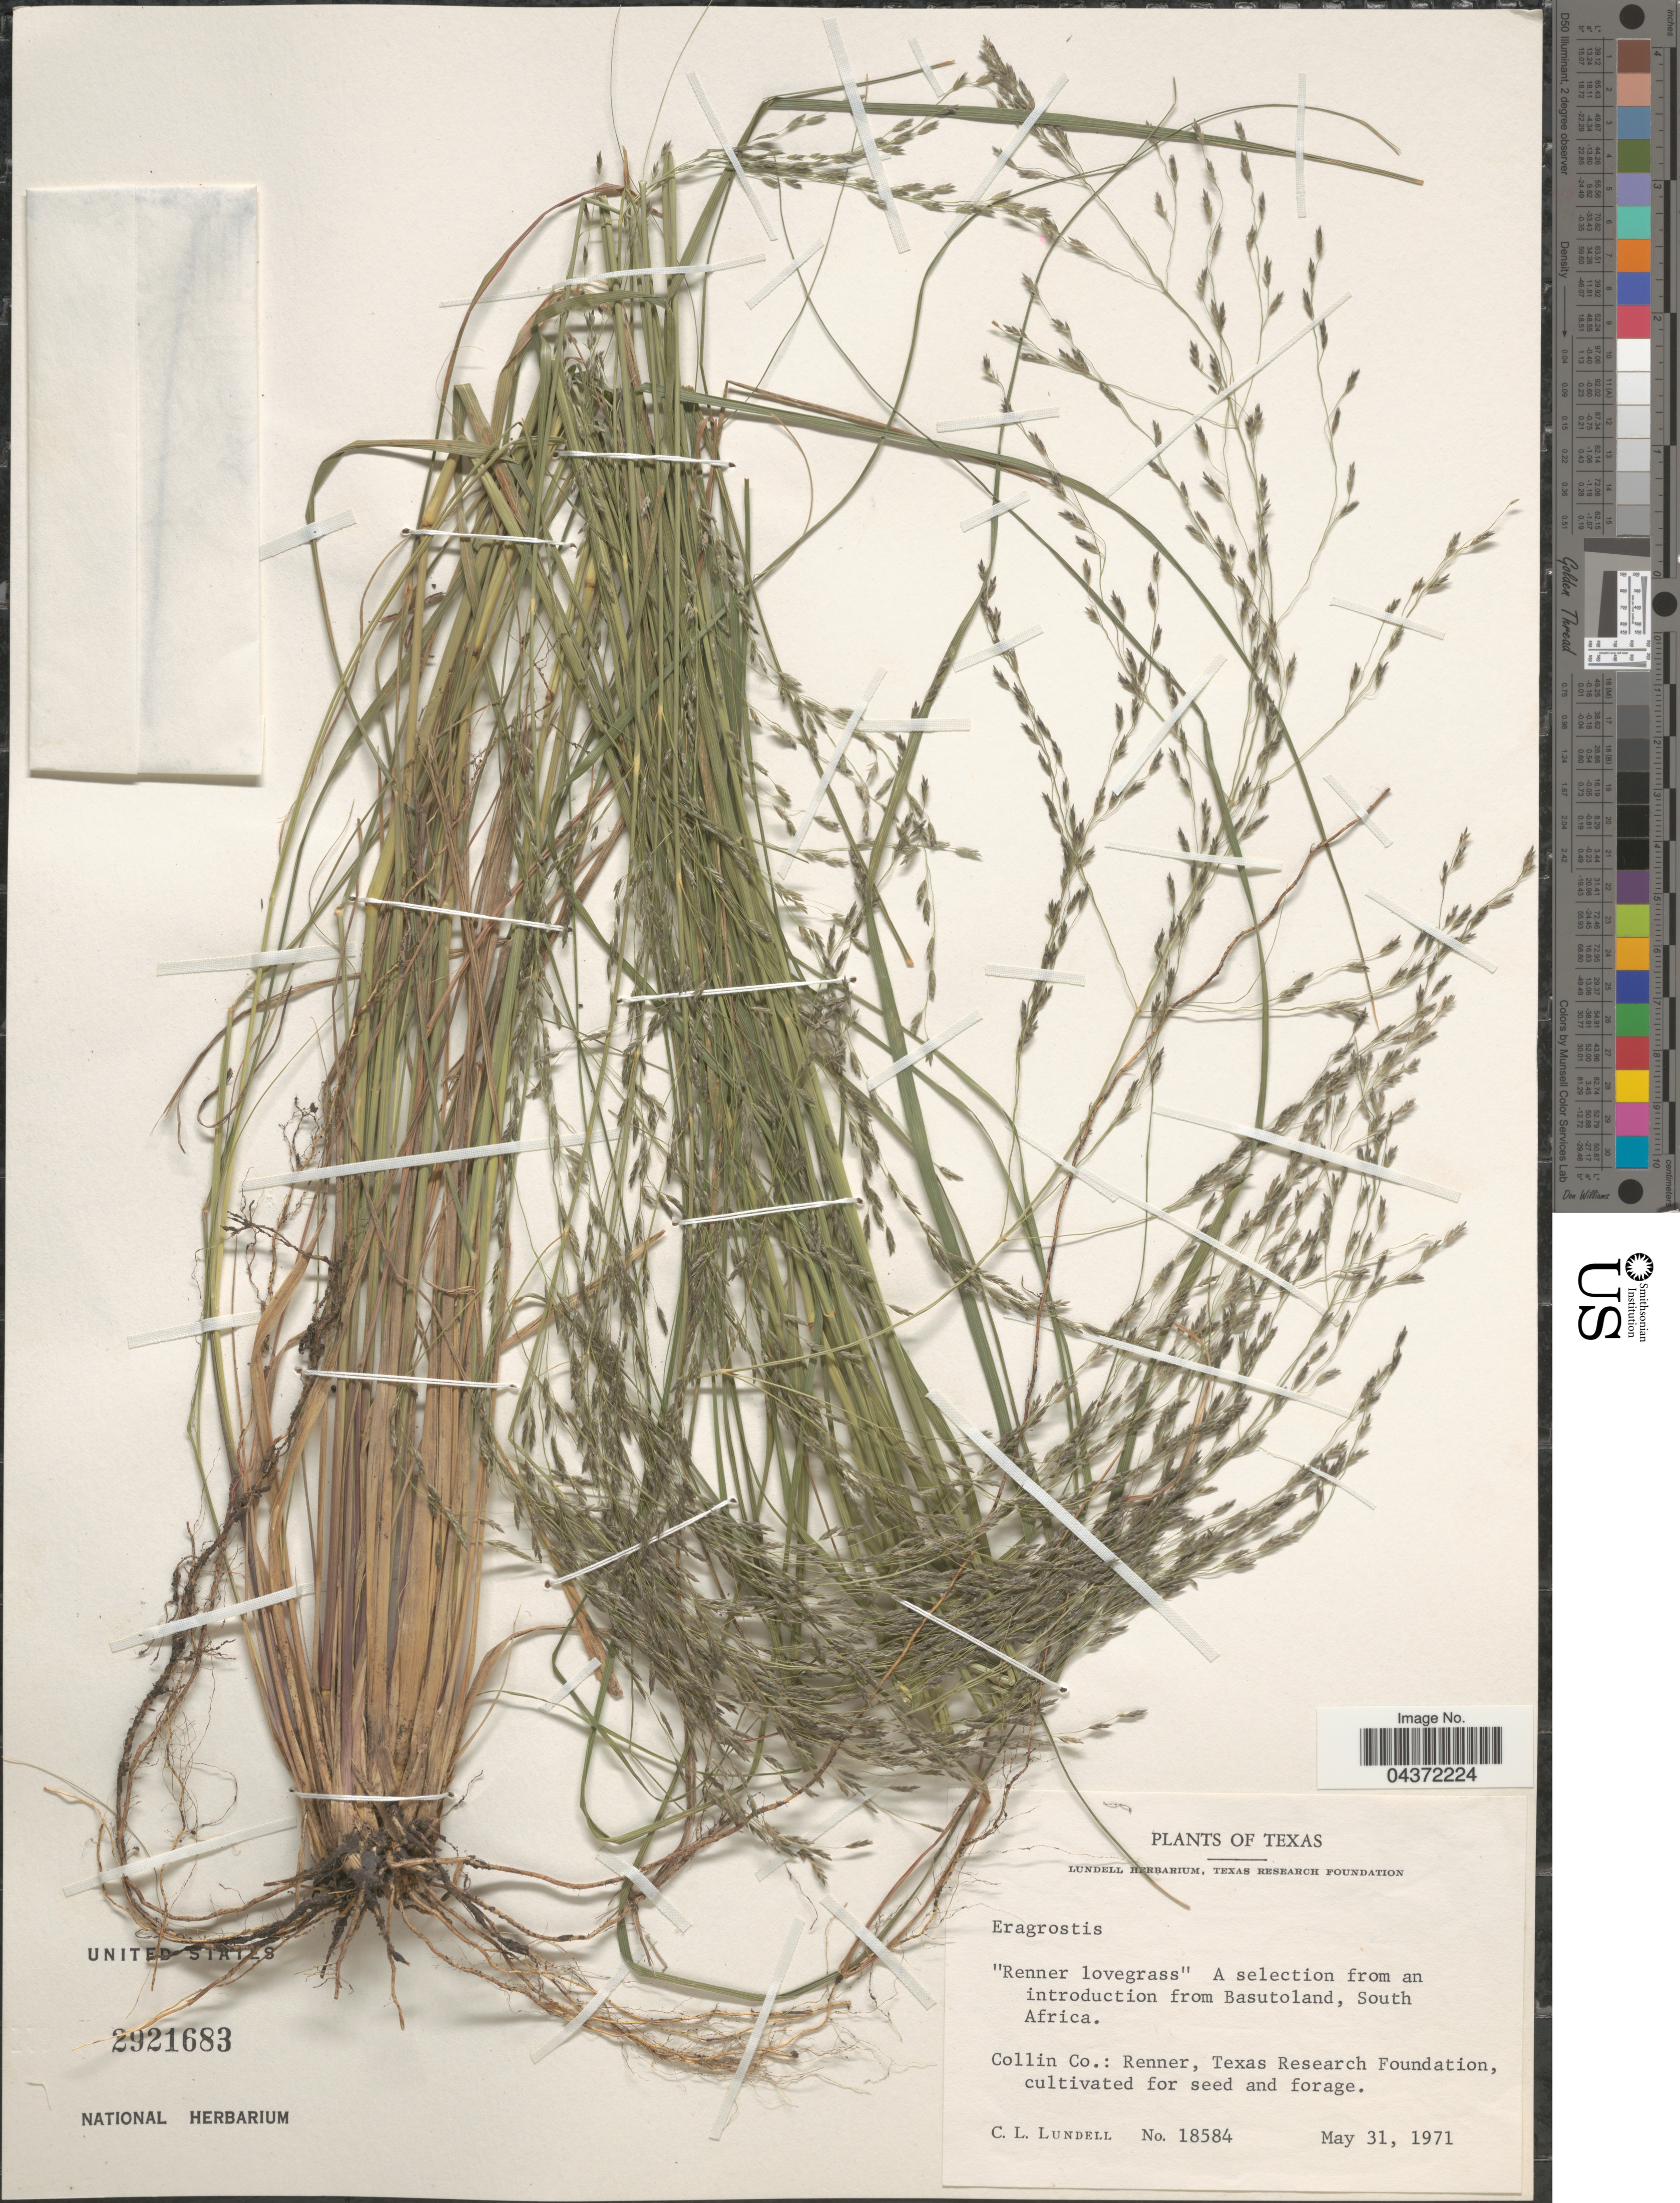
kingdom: Plantae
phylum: Tracheophyta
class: Liliopsida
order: Poales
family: Poaceae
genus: Eragrostis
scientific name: Eragrostis sp.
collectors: C. L. Lundell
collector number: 18584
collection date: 1971-05-31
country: United States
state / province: Texas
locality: Collin Co.: Renner, Texas Research Foundation.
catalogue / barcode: US 2921683